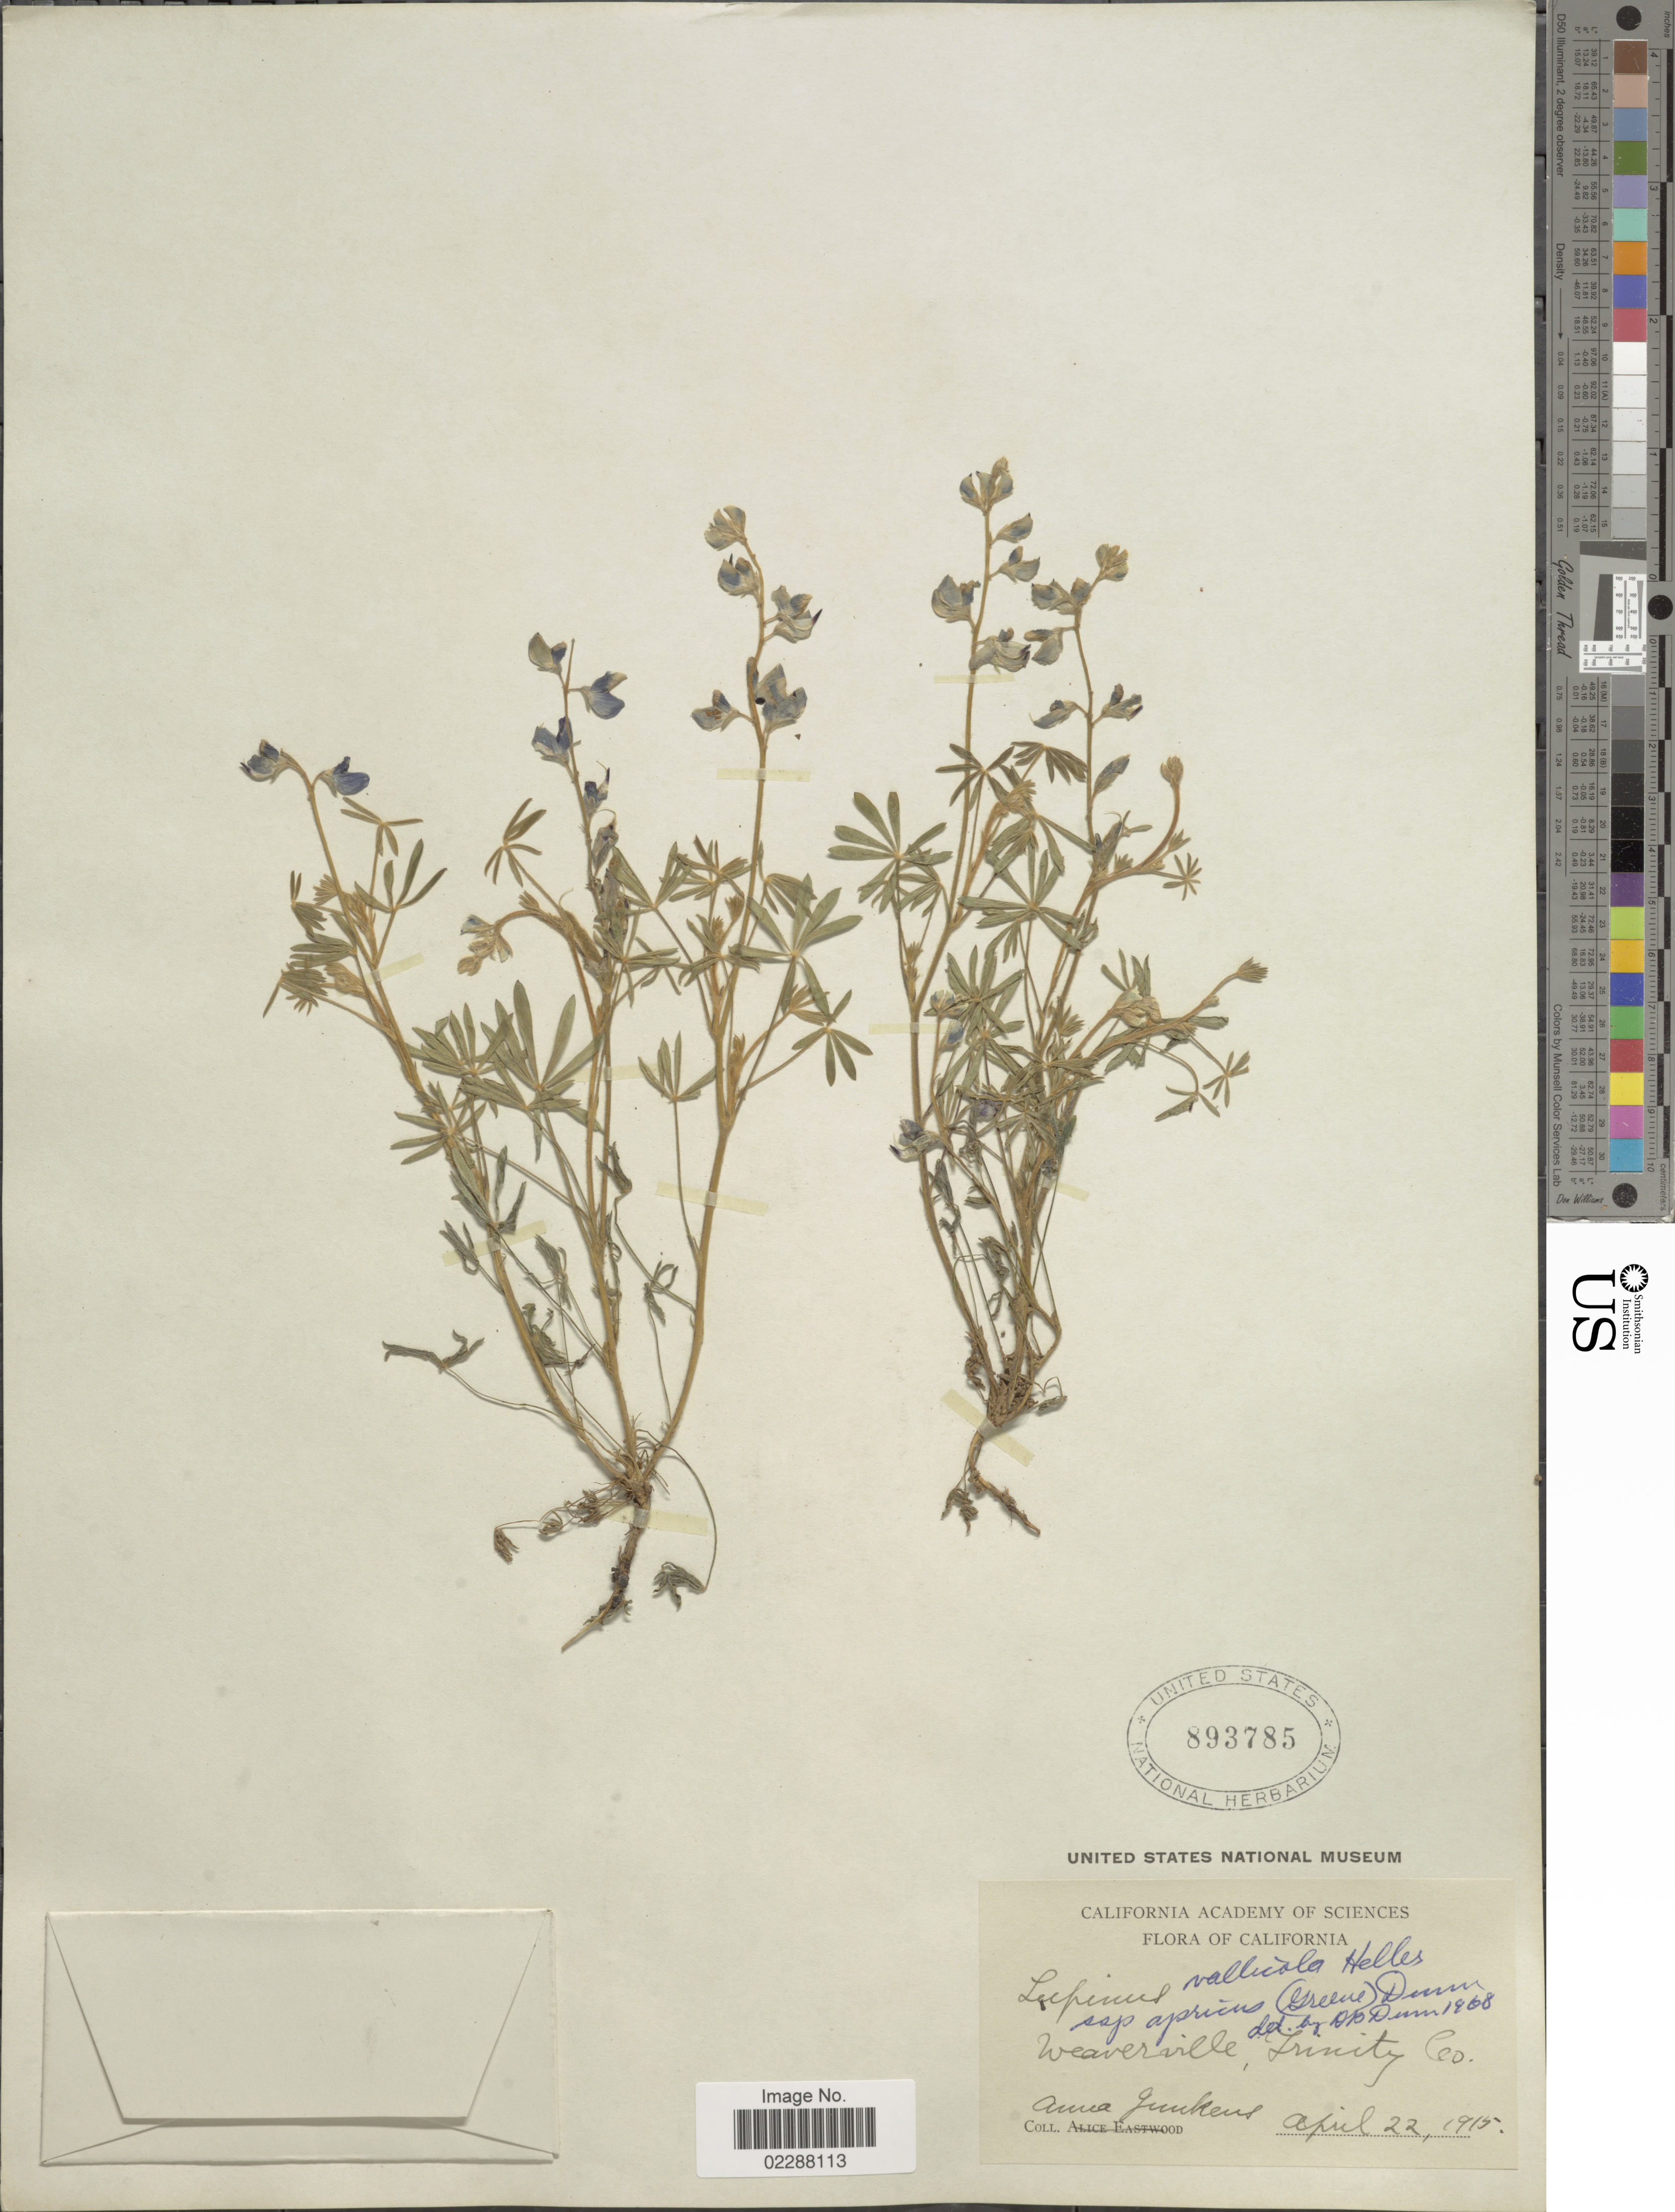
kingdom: Plantae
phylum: Tracheophyta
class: Magnoliopsida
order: Fabales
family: Fabaceae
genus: Lupinus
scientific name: Lupinus vallicola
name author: A. Heller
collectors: A. Junkens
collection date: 1915-04-22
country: United States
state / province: California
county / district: Trinity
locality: Weaverville, Trinity Co.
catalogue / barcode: US 893785